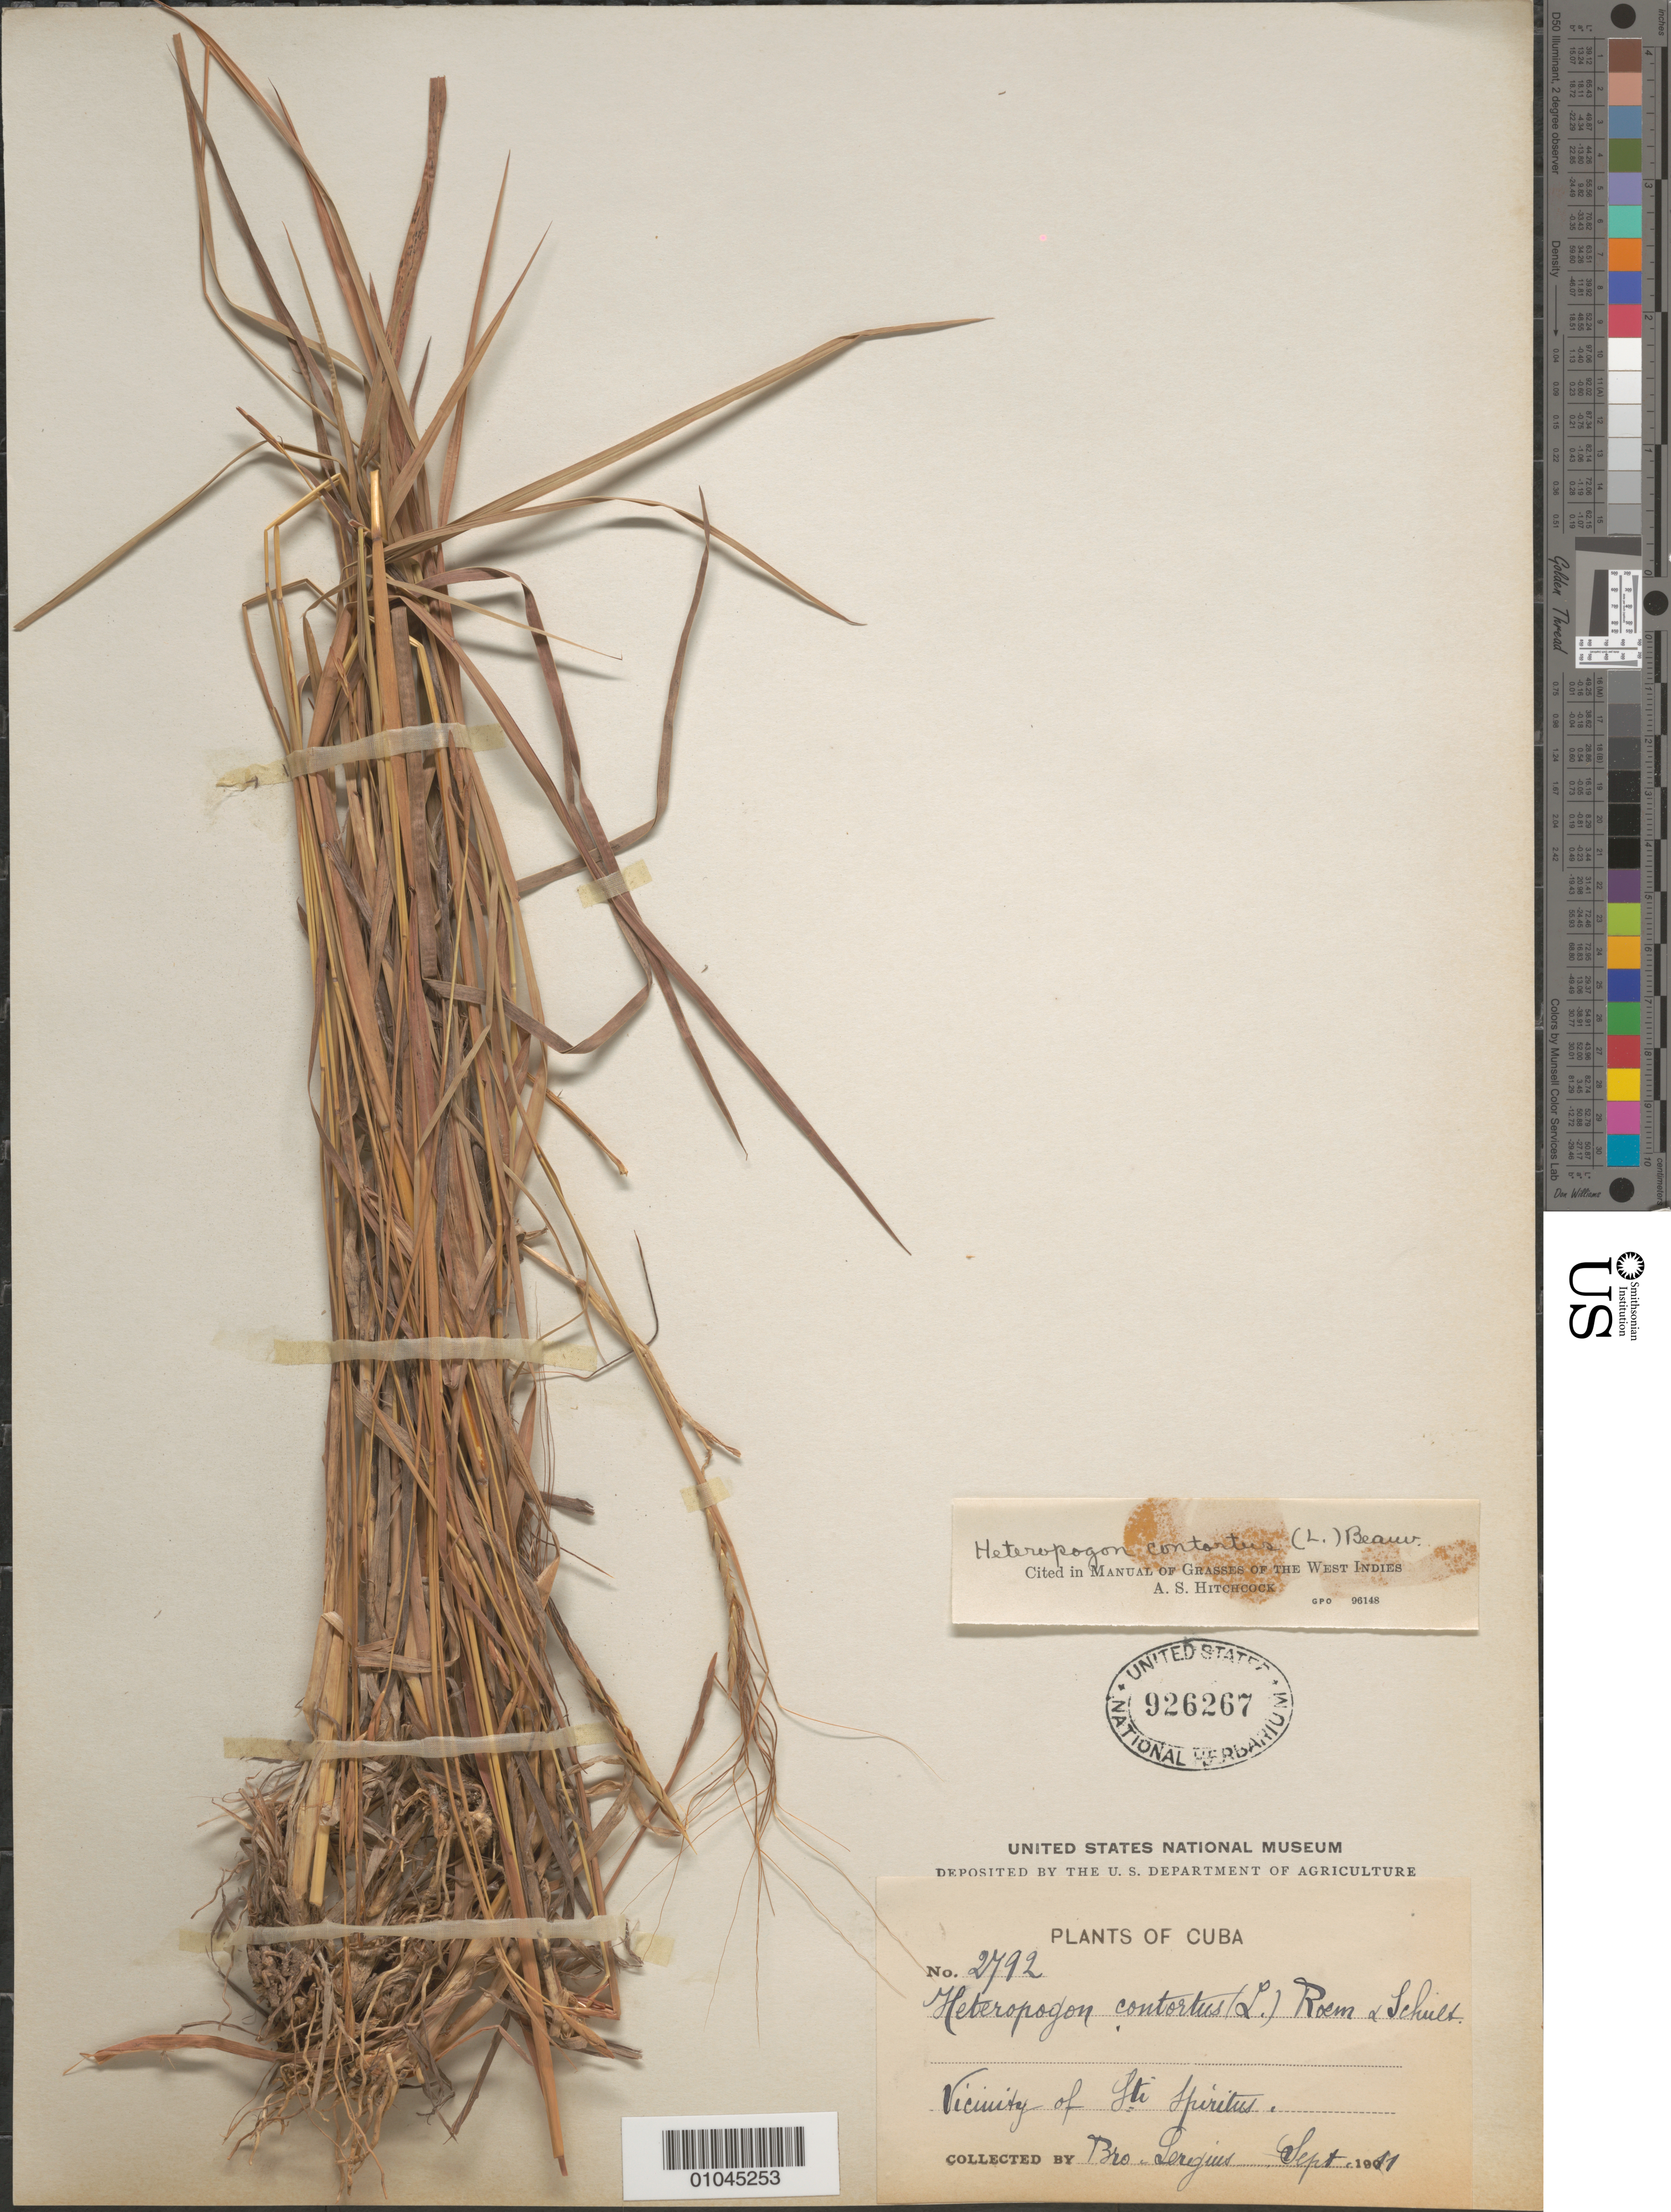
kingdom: Plantae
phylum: Tracheophyta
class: Liliopsida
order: Poales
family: Poaceae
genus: Heteropogon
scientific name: Heteropogon contortus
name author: (L.) P. Beauv. ex Roem. & Schult.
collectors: Sergios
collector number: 2792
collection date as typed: Sep 1911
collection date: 1911-09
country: Cuba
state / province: Sancti Spiritus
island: Cuba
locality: Sancti Spiritus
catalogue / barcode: US 926267